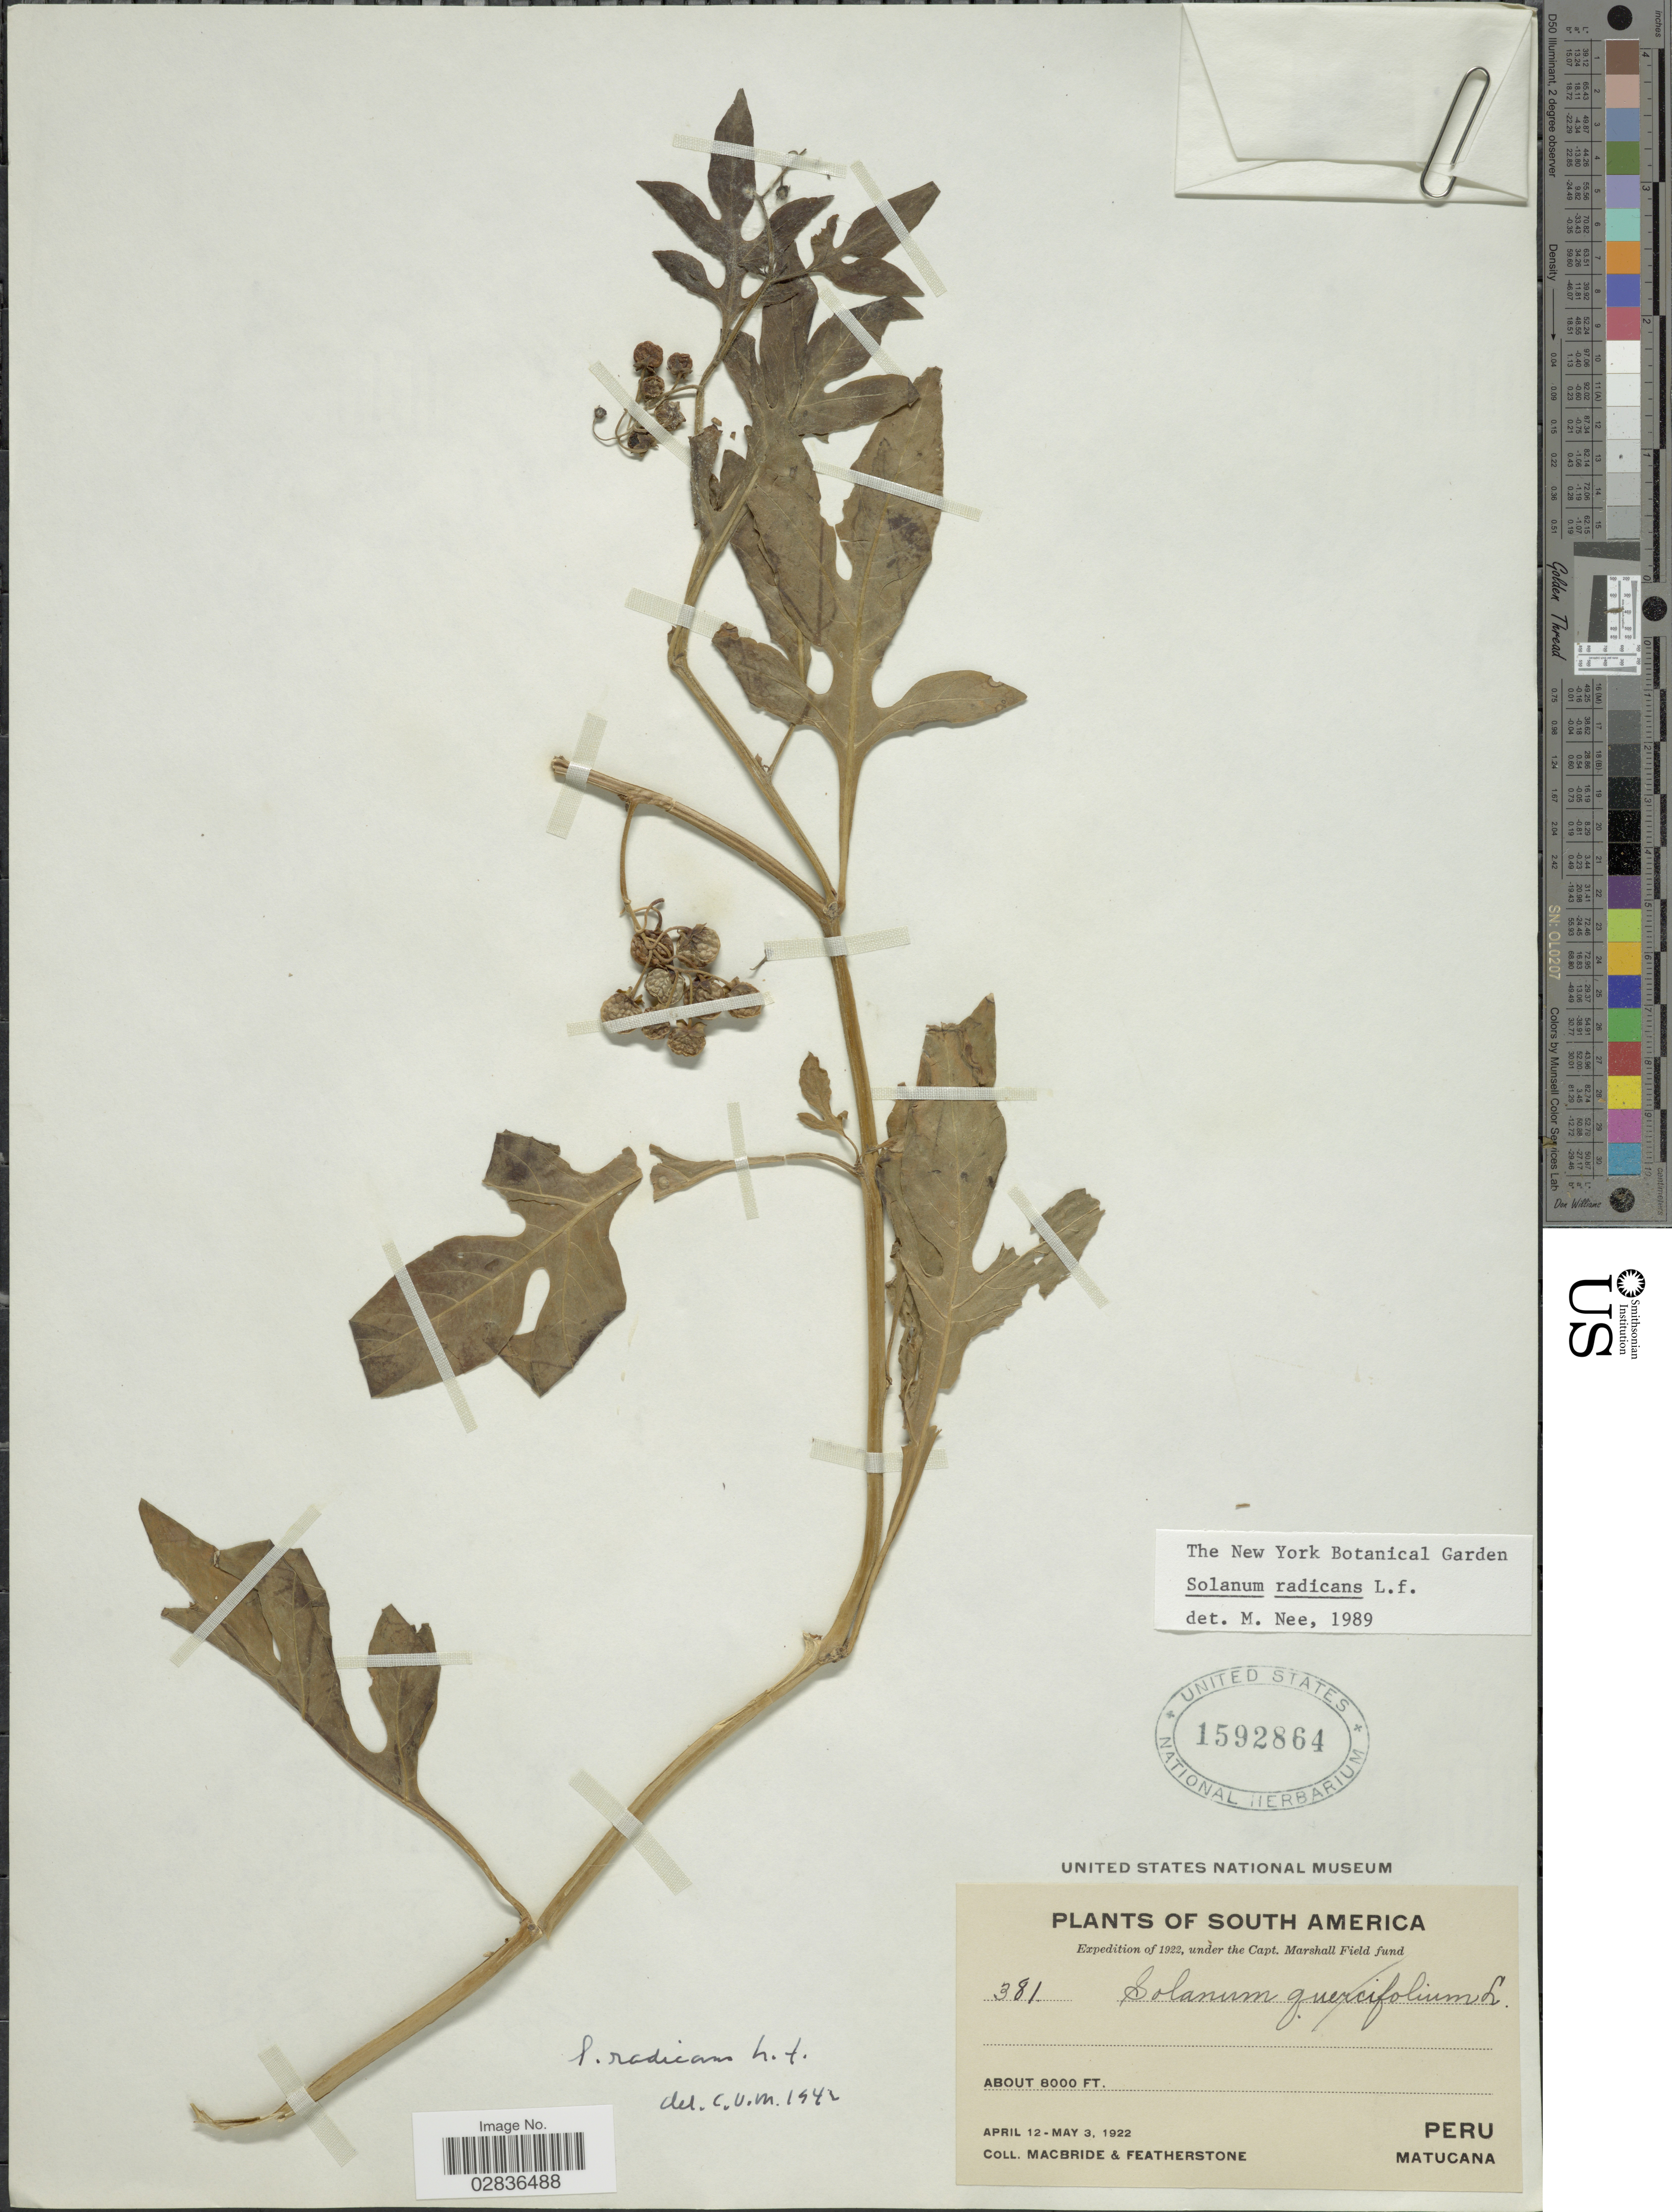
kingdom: Plantae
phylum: Tracheophyta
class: Magnoliopsida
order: Solanales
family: Solanaceae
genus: Solanum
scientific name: Solanum radicans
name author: L. f.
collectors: Macbride, -- & -. Featherstone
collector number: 381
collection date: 1922-04-12/1922-05-03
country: Peru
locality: Matucana.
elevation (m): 2438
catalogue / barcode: US 1592864